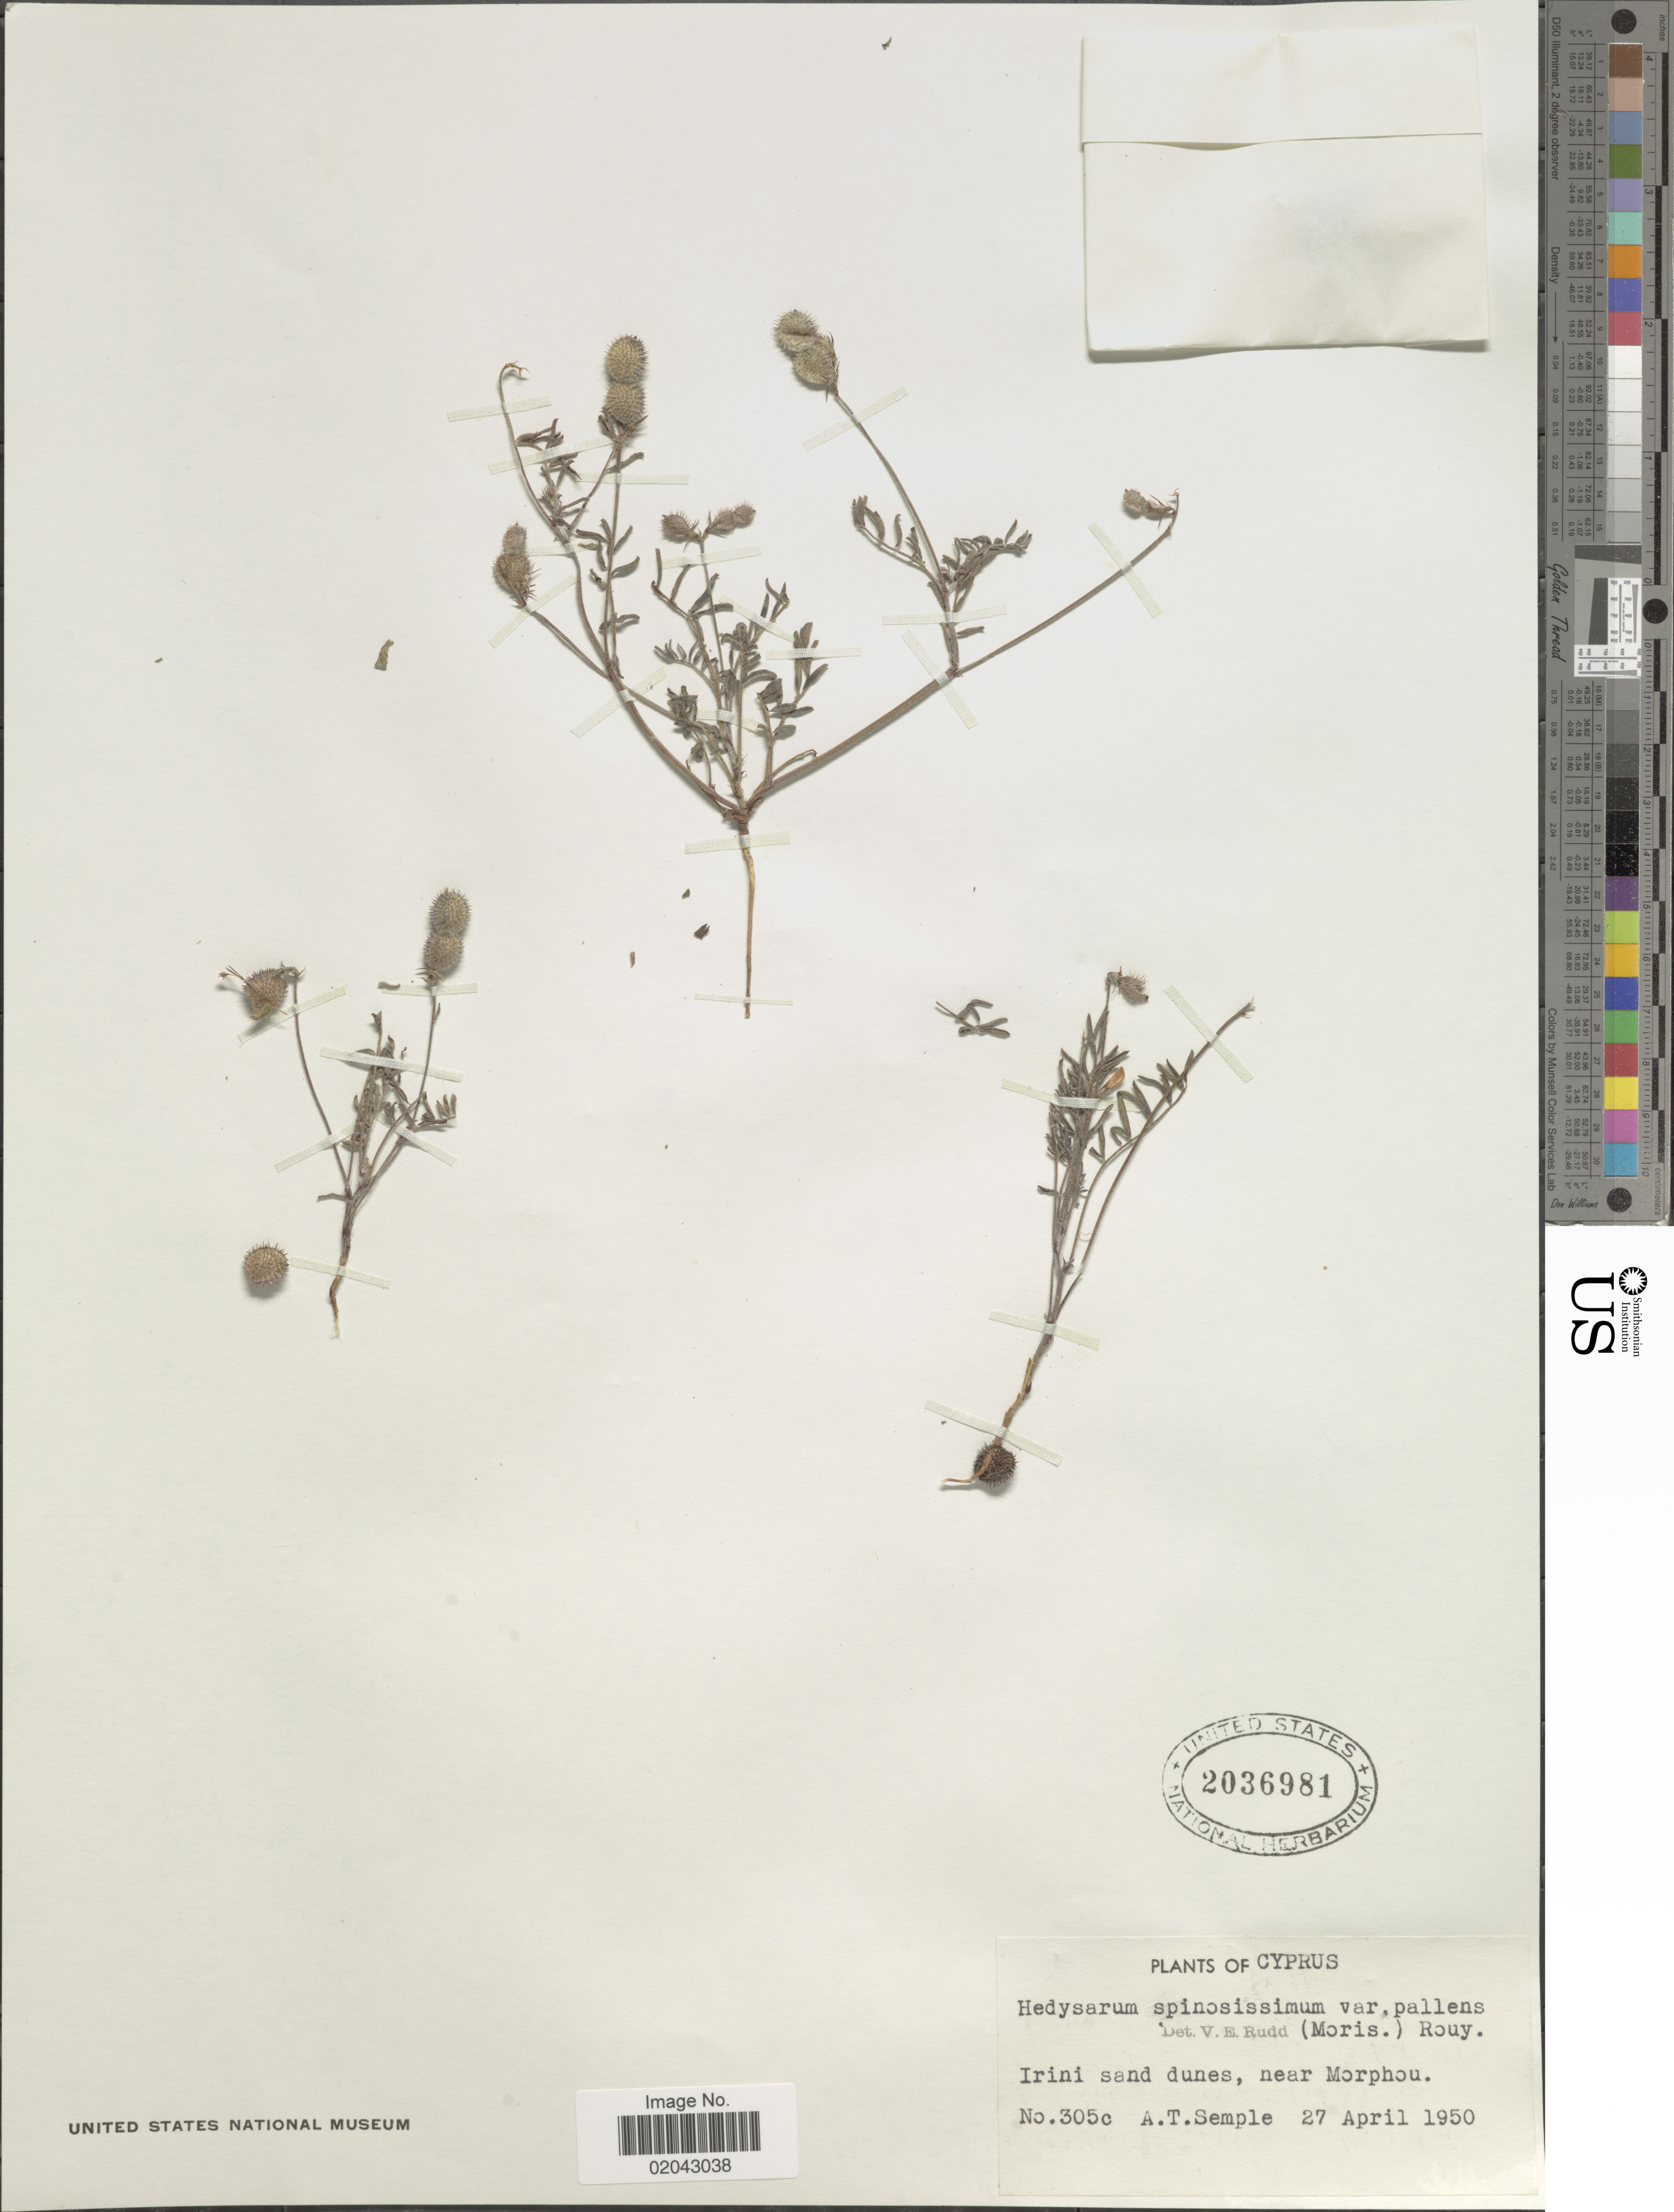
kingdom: Plantae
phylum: Tracheophyta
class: Magnoliopsida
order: Fabales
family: Fabaceae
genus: Sulla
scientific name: Sulla spinosissima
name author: (L.) B.H.Choi & H. Ohashi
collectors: A. Semple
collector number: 305c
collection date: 1950-04-27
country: Cyprus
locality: Irini sand dunes, near Morphou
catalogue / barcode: US 2036981